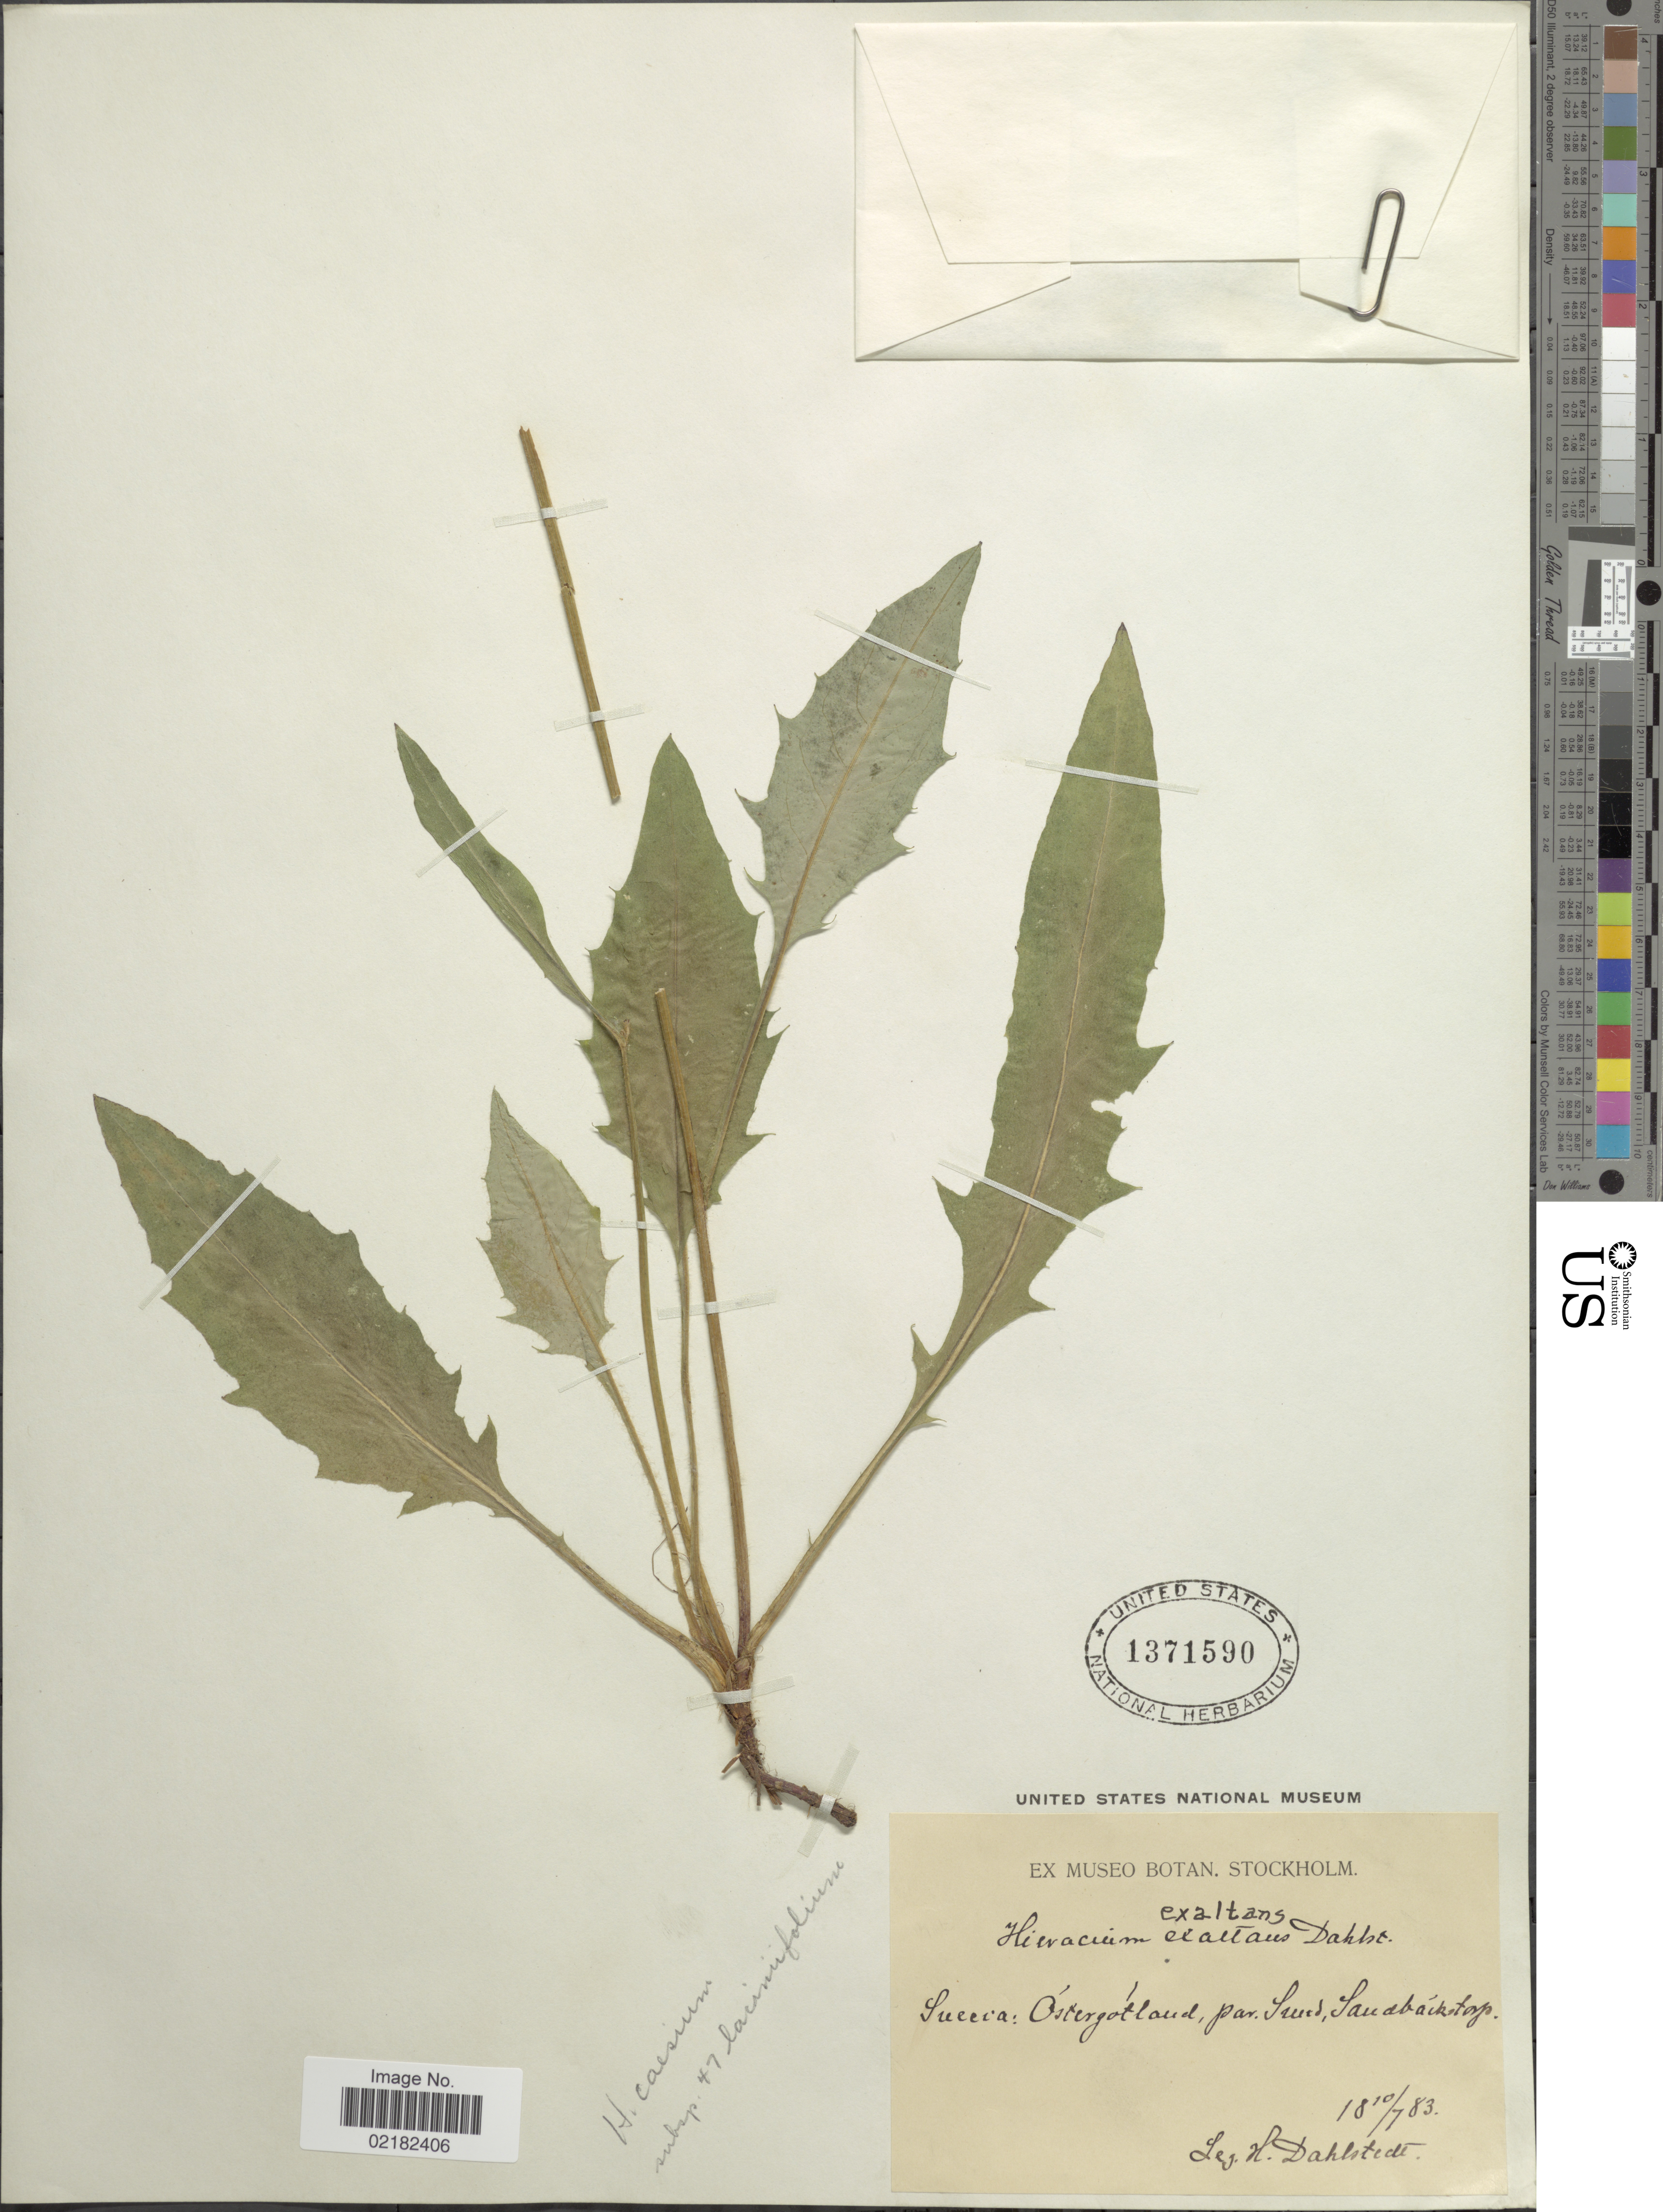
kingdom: Plantae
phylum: Tracheophyta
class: Magnoliopsida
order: Asterales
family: Asteraceae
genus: Hieracium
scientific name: Hieracium caesium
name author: (Fr.) Fr.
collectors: H. G. Dahlstedt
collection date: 1883-07-10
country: Sweden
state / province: Ostergotland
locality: Par. Sund, Sandbåckstorp.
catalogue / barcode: US 1371590